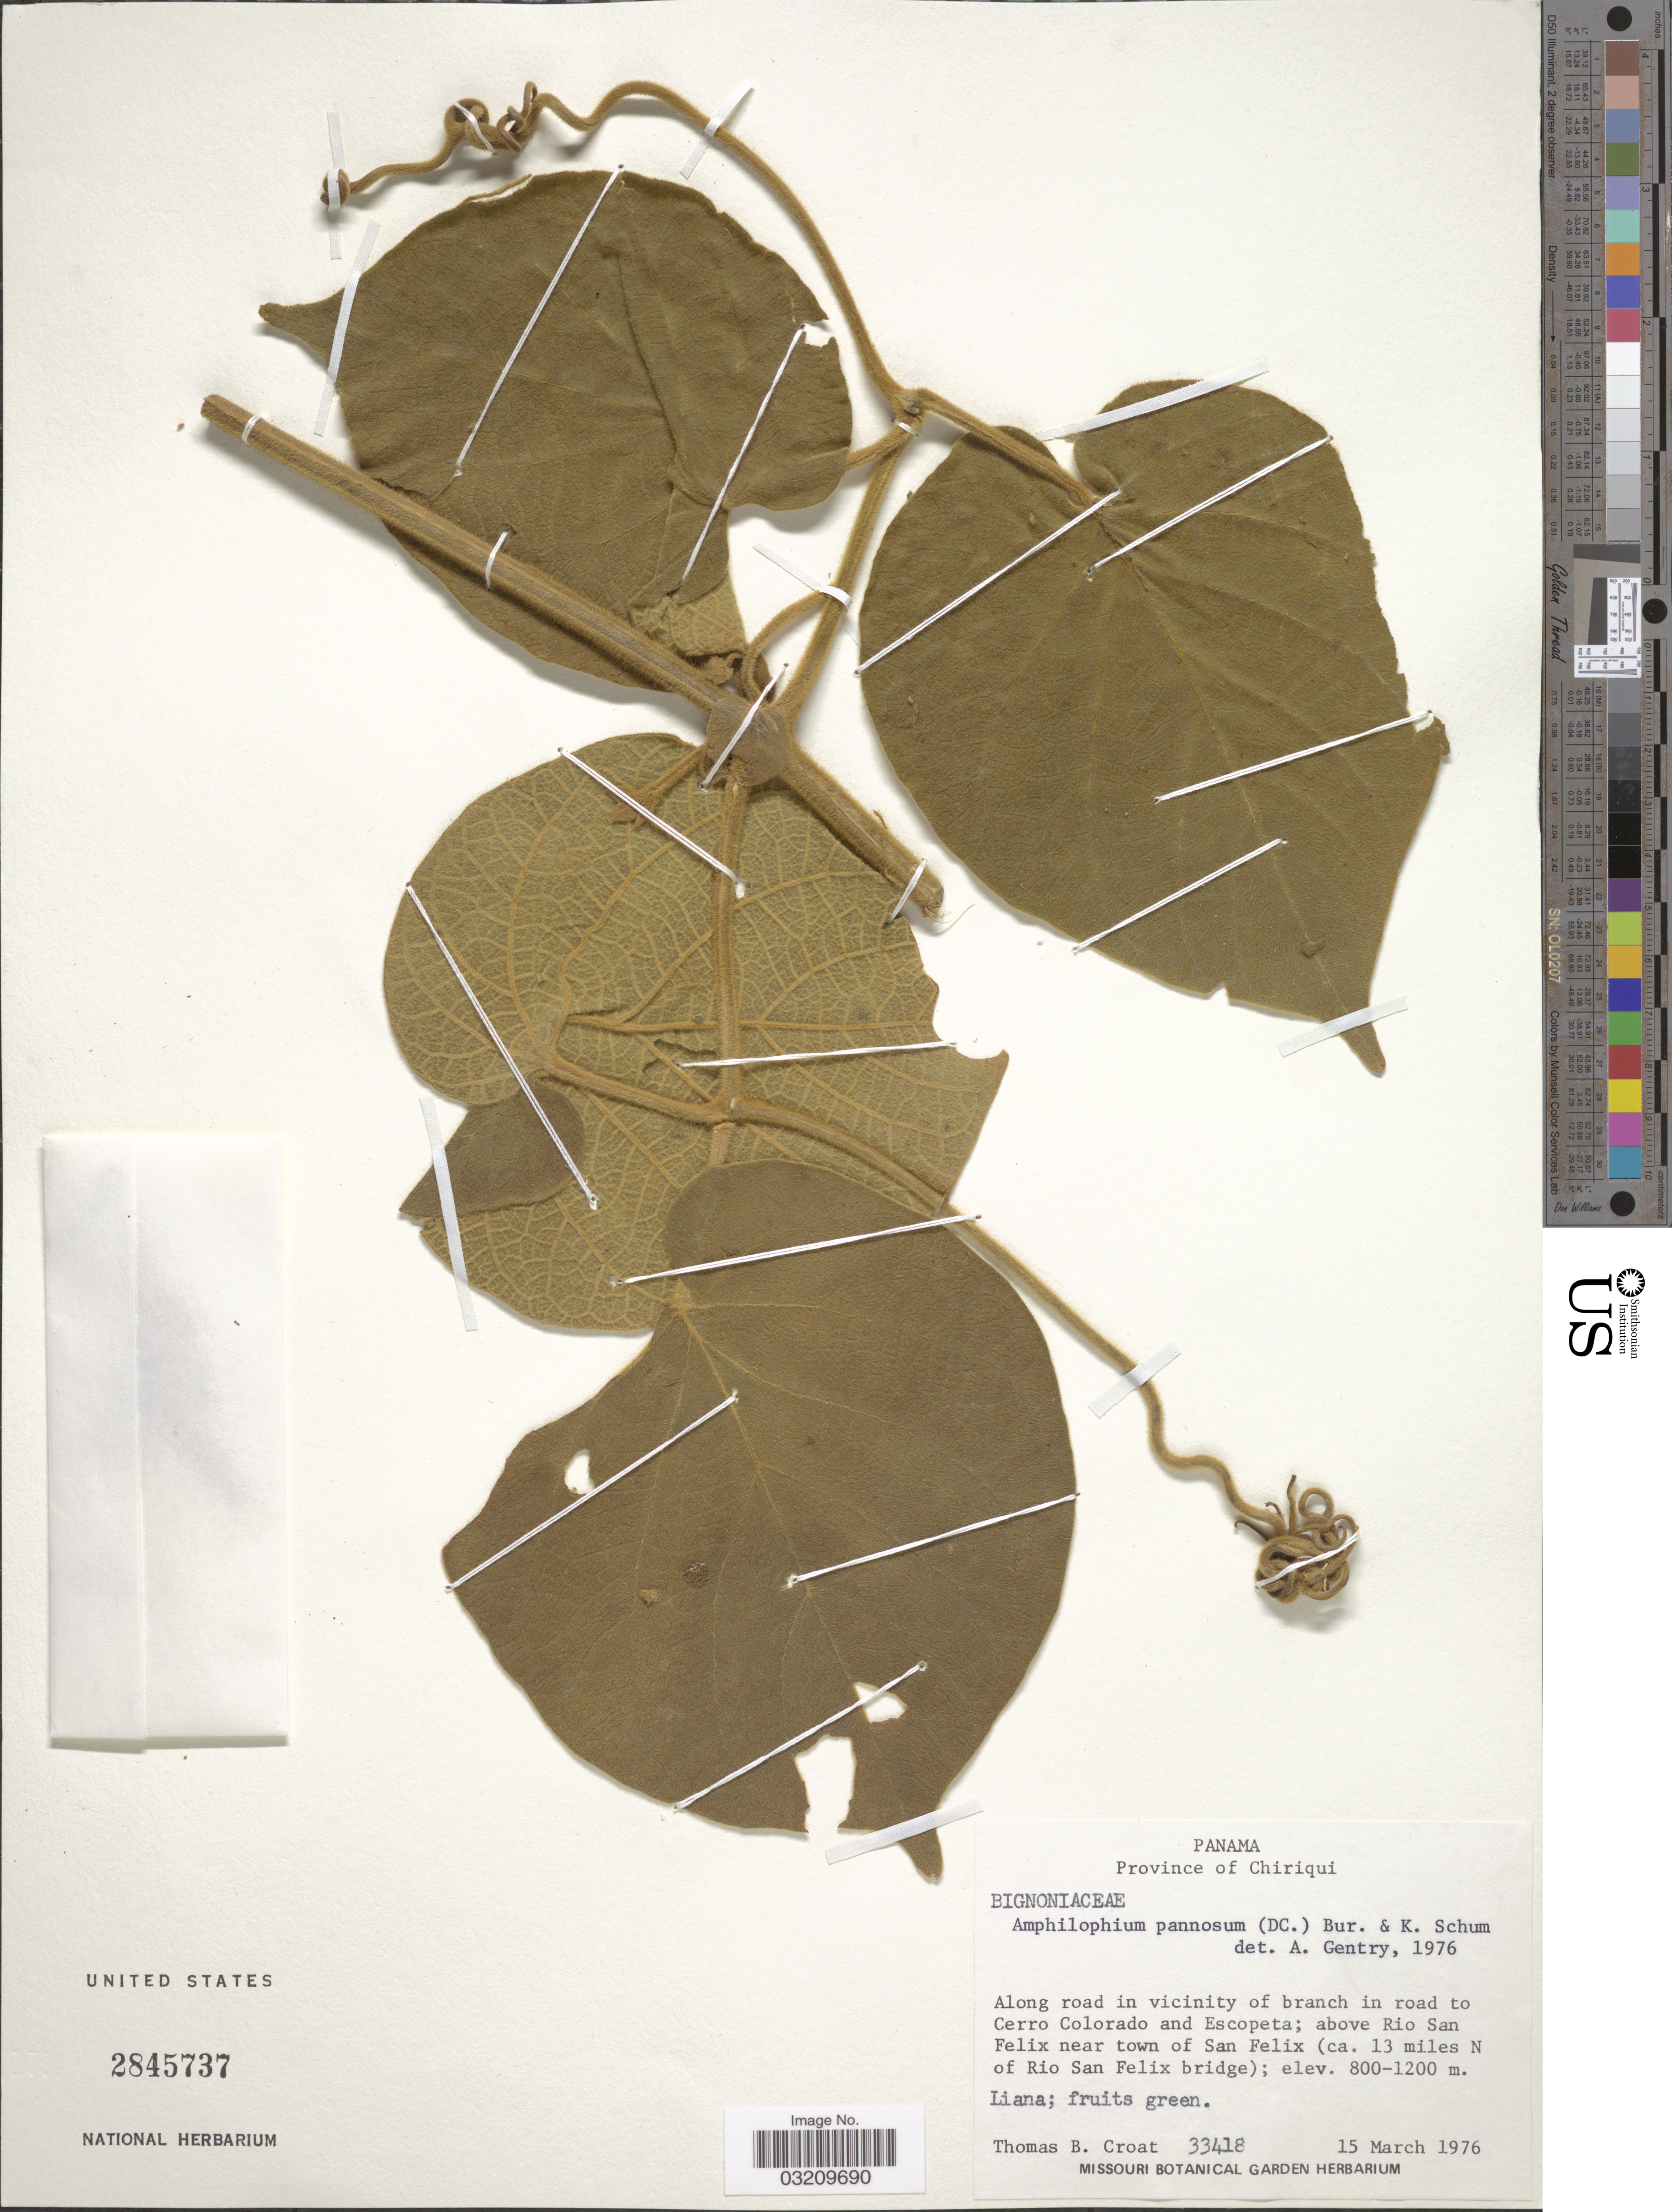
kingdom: Plantae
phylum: Tracheophyta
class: Magnoliopsida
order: Lamiales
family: Bignoniaceae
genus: Amphilophium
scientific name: Amphilophium pannosum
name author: (DC.) Bureau & K. Schum.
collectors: T. B. Croat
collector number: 33418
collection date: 1976-03-15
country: Panama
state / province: Chiriqui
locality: Along road in vicinity of branch in road to Cerro Colorado and Escopeta; above Rio San Felix near town of San Felix (ca. 13 miles N of Rio San Felix bridge).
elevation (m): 800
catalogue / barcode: US 2845737